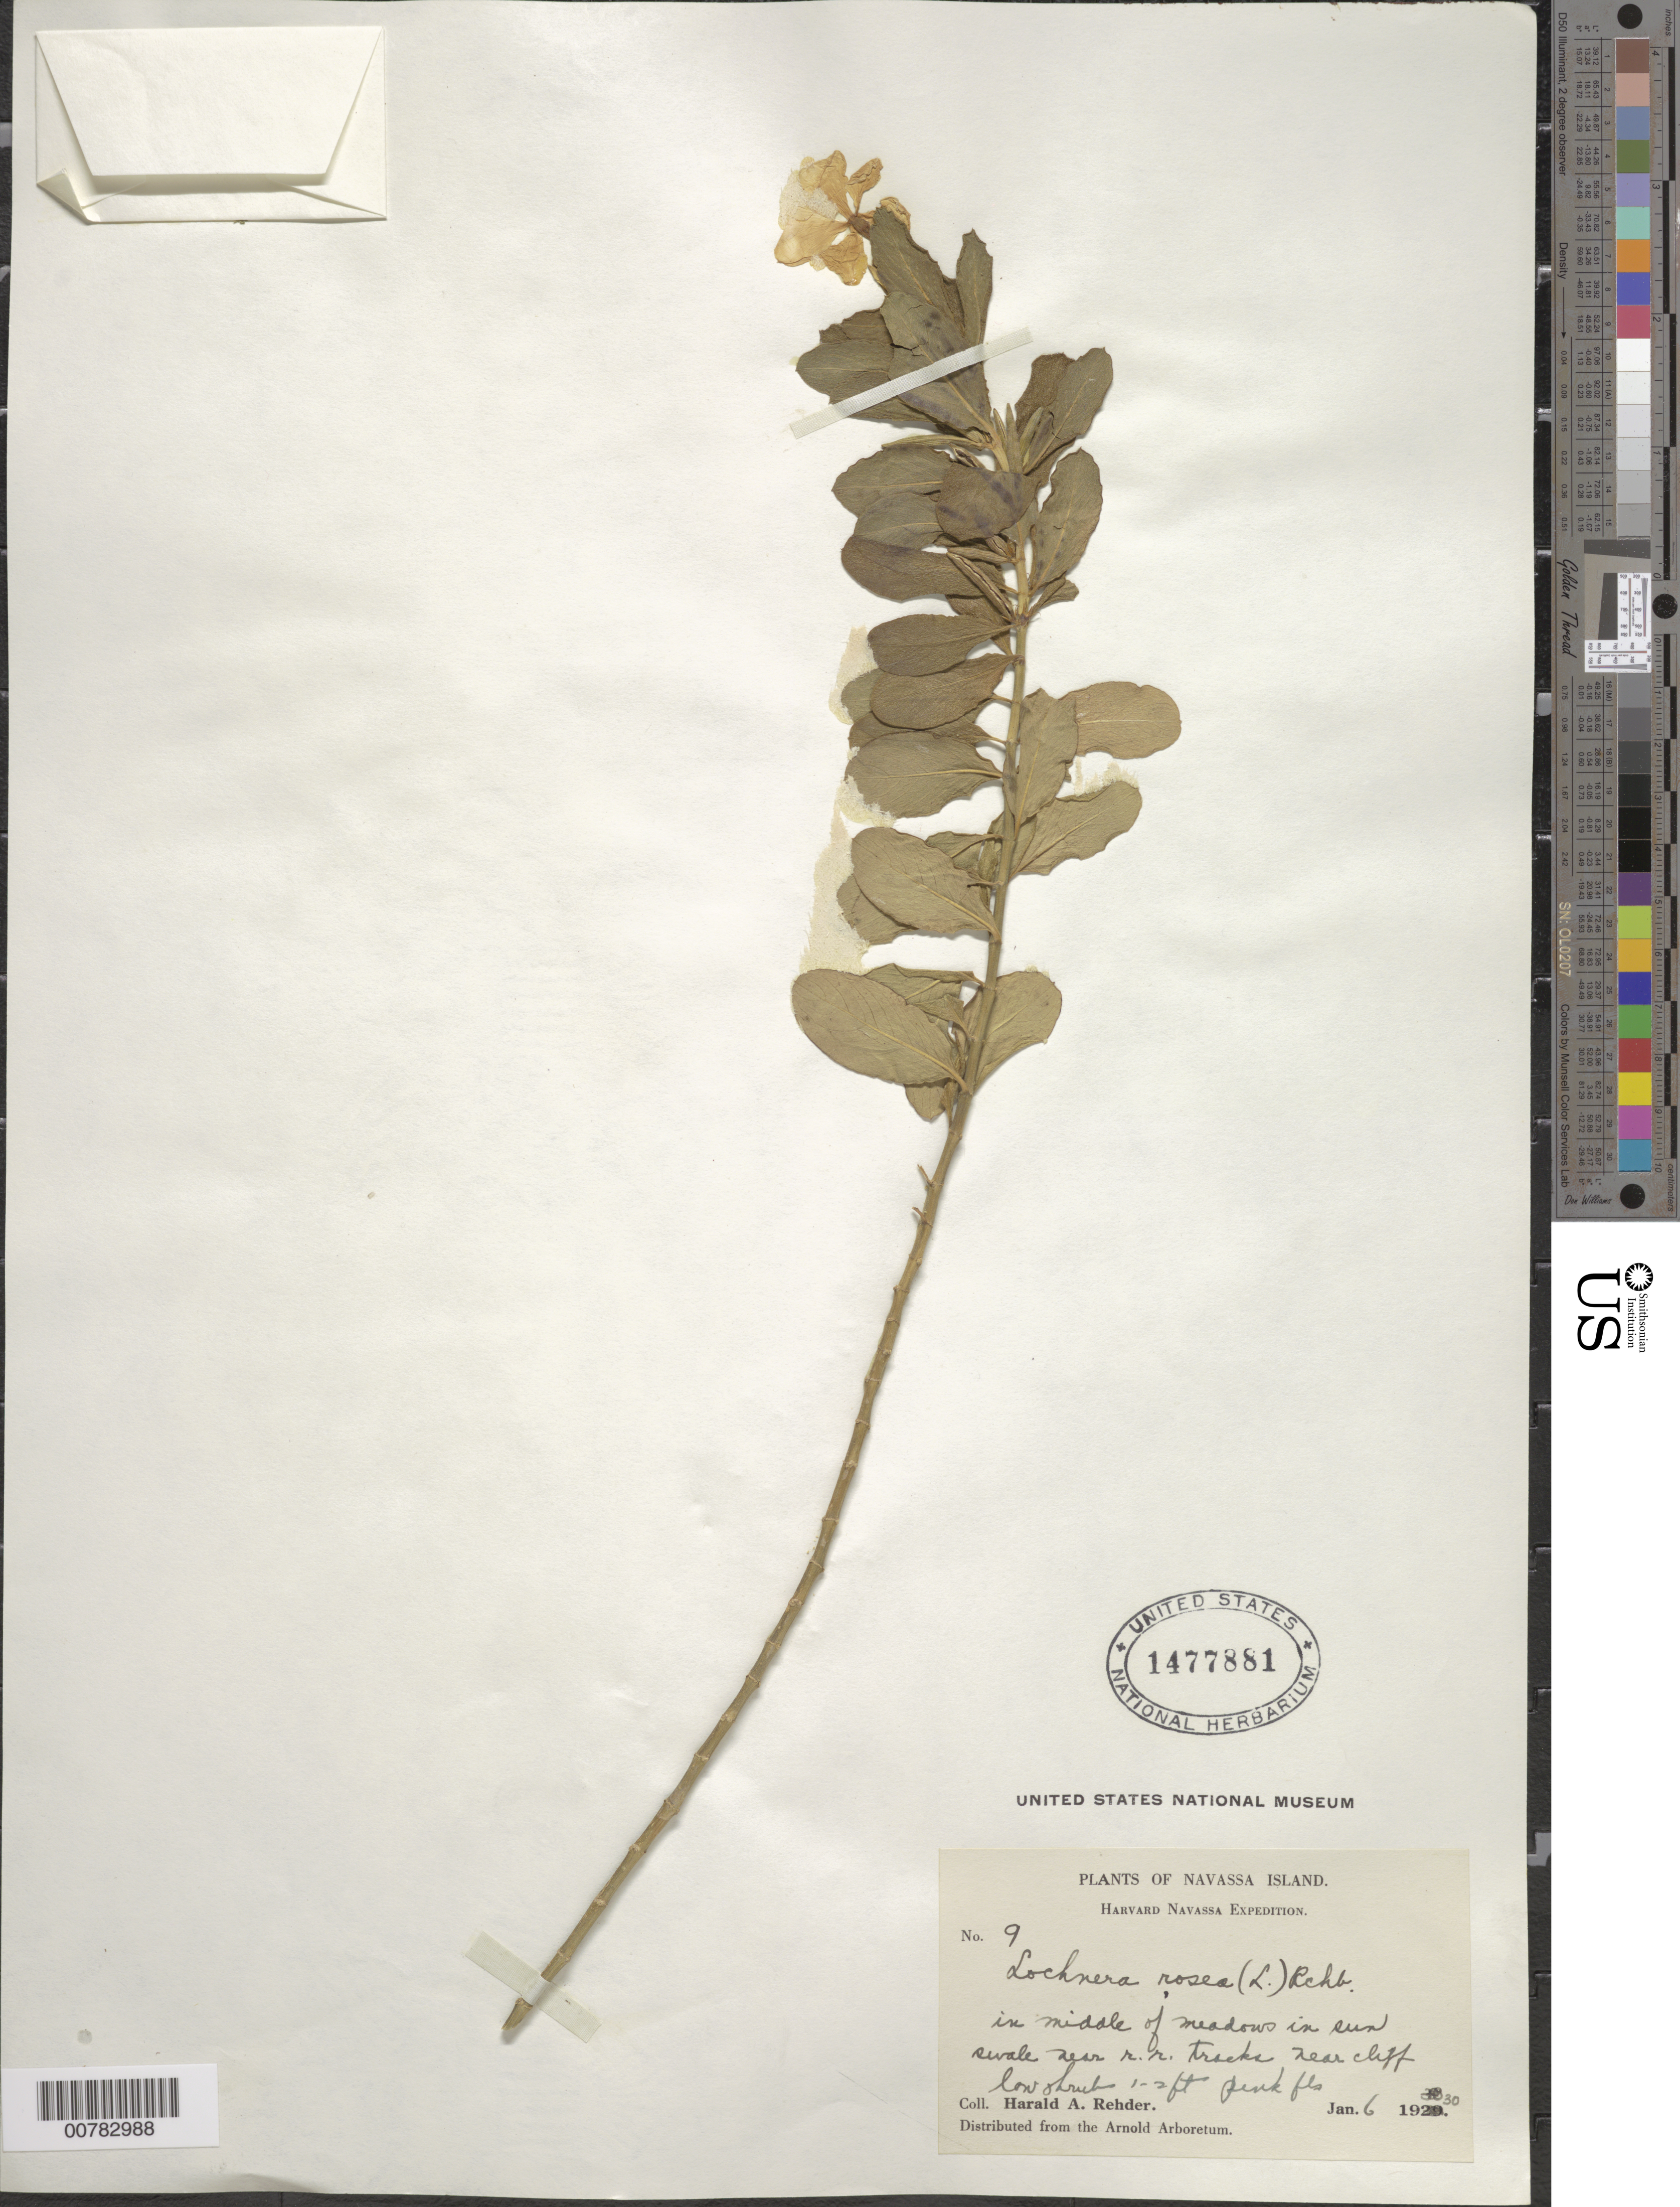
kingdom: Plantae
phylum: Tracheophyta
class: Magnoliopsida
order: Gentianales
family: Apocynaceae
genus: Catharanthus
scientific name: Catharanthus roseus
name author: (L.) G. Don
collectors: H. A. Rehder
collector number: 9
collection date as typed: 06 Jan 1930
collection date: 1930-01-06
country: Navassa Island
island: Hispaniola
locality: Near r.r. tracks near cliff.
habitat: In middle of meadows in sun swale.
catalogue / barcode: US 1477881